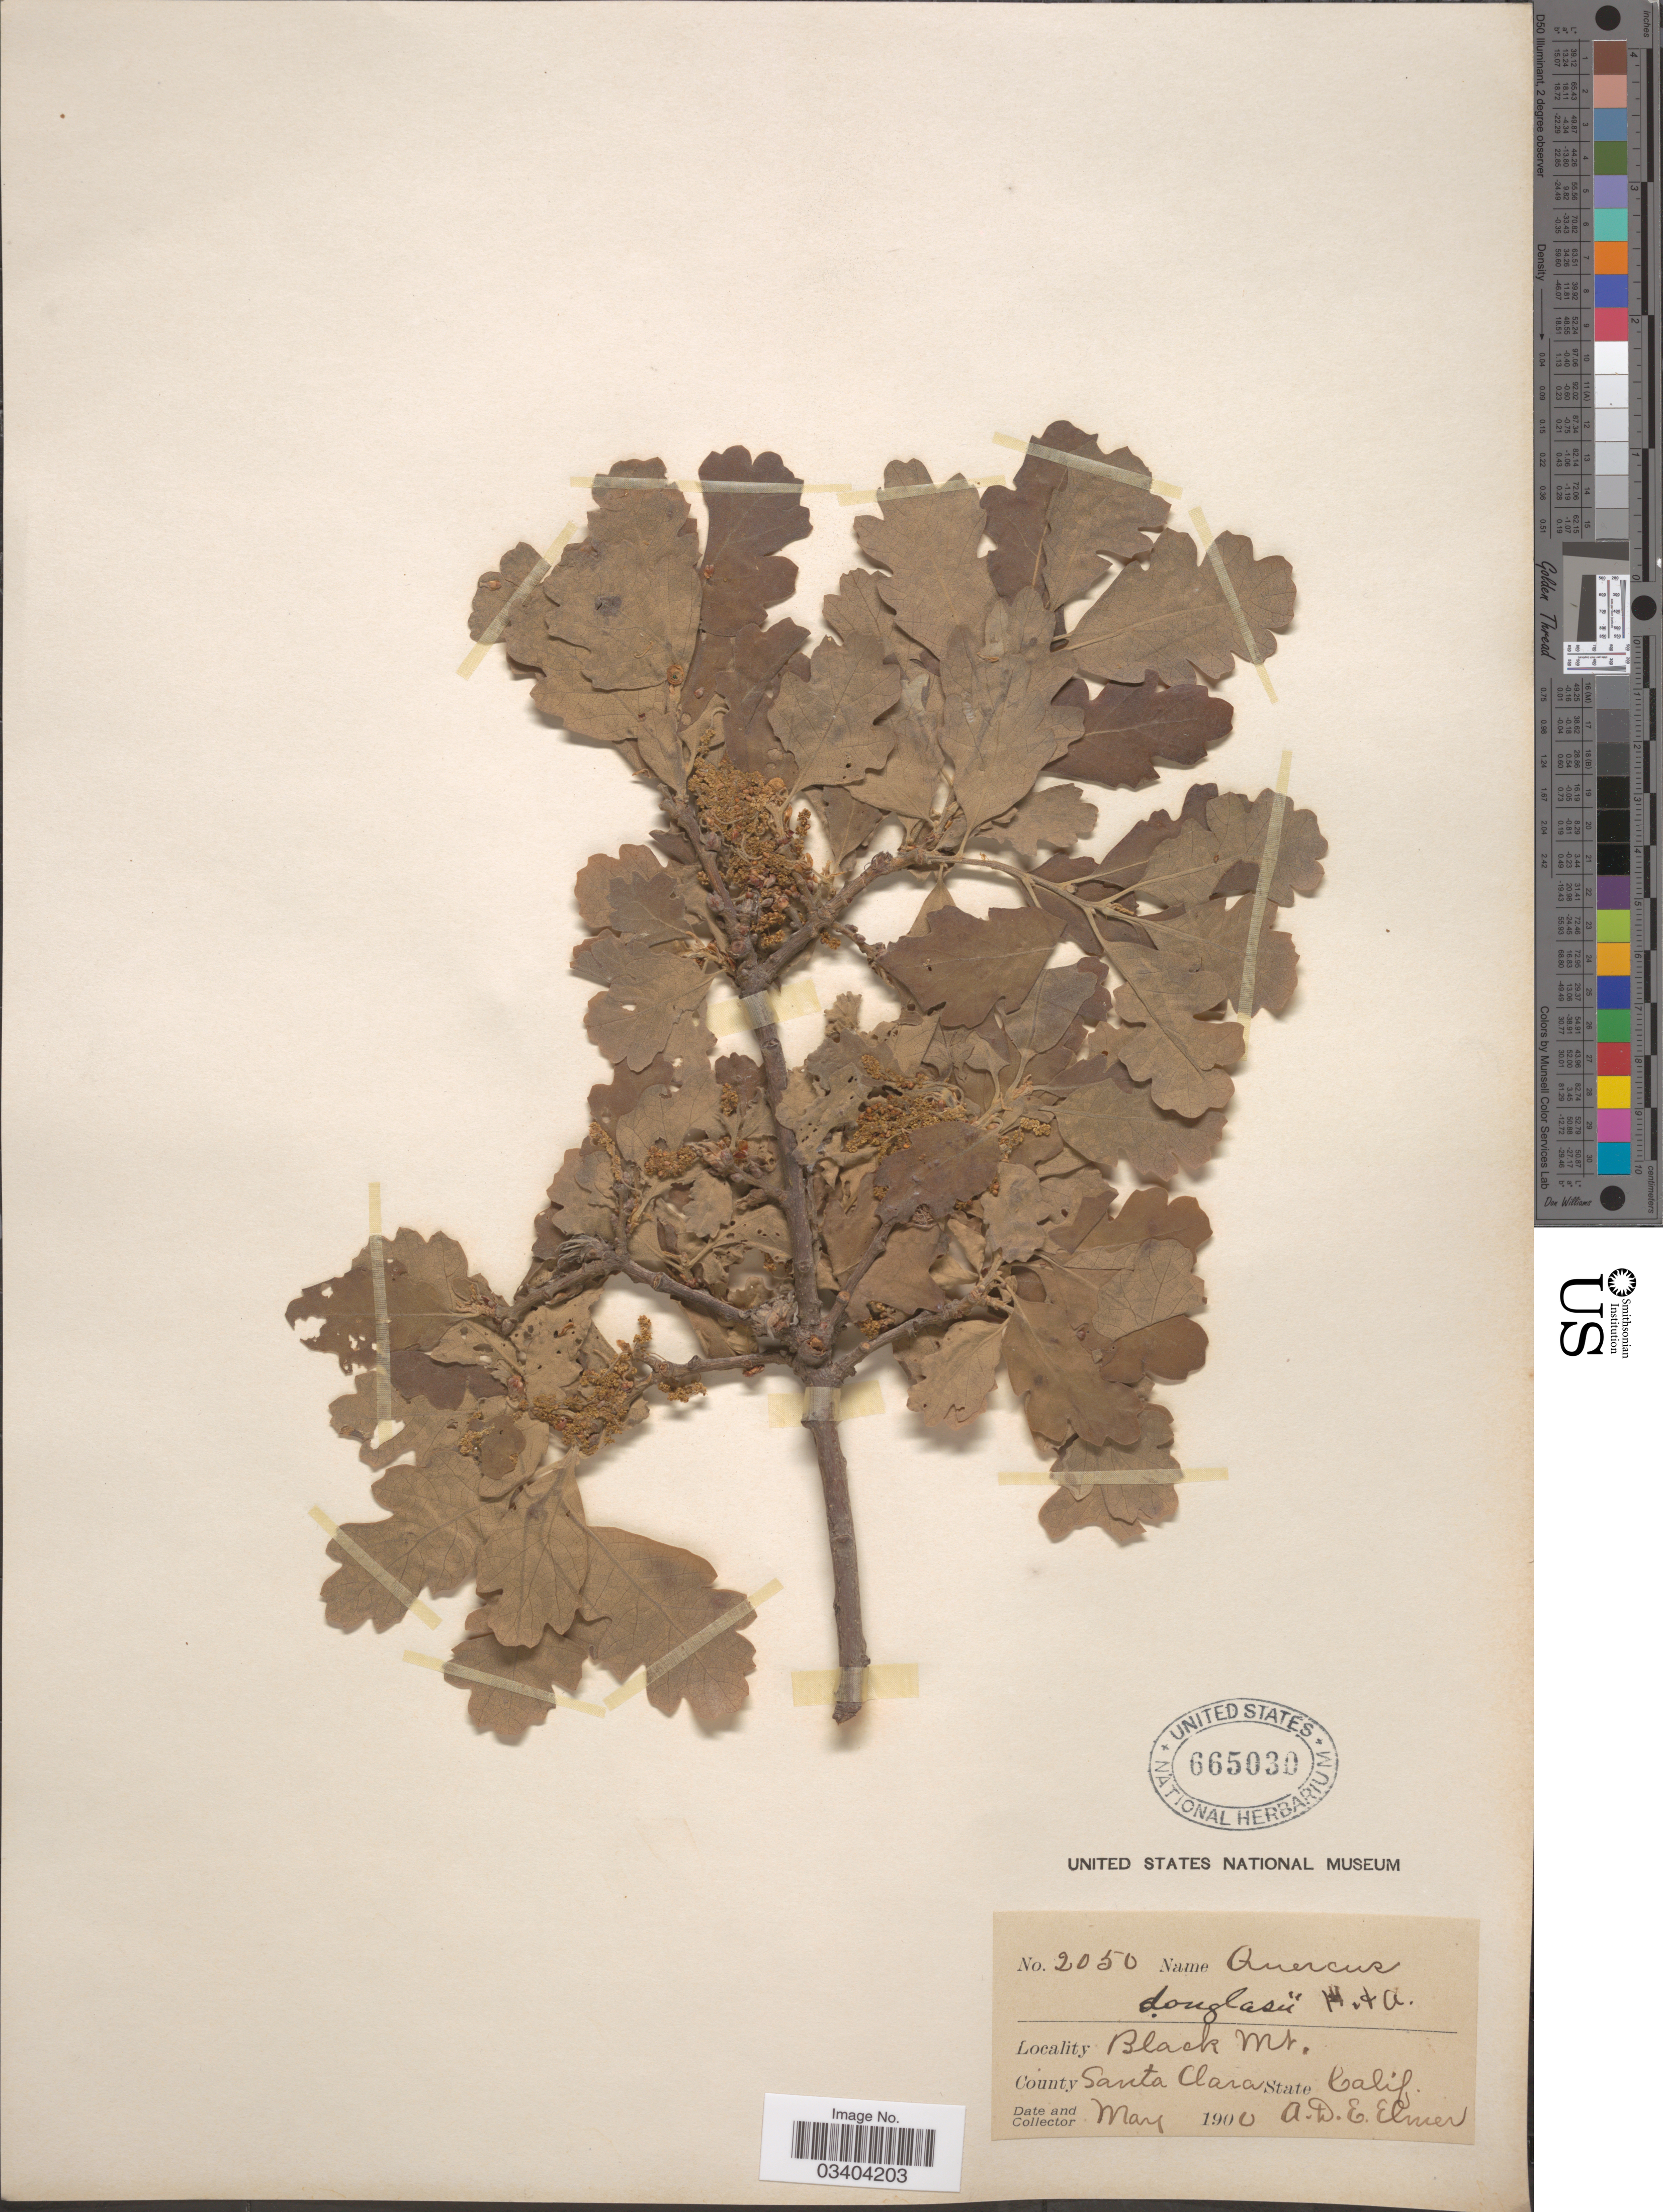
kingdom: Plantae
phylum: Tracheophyta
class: Magnoliopsida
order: Fagales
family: Fagaceae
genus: Quercus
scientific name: Quercus douglasii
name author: Hook. & Arn.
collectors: A. D. E. Elmer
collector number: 2050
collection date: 1900-05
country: United States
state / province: California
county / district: Santa Clara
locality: Black Mt. County Santa Clara.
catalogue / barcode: US 665030